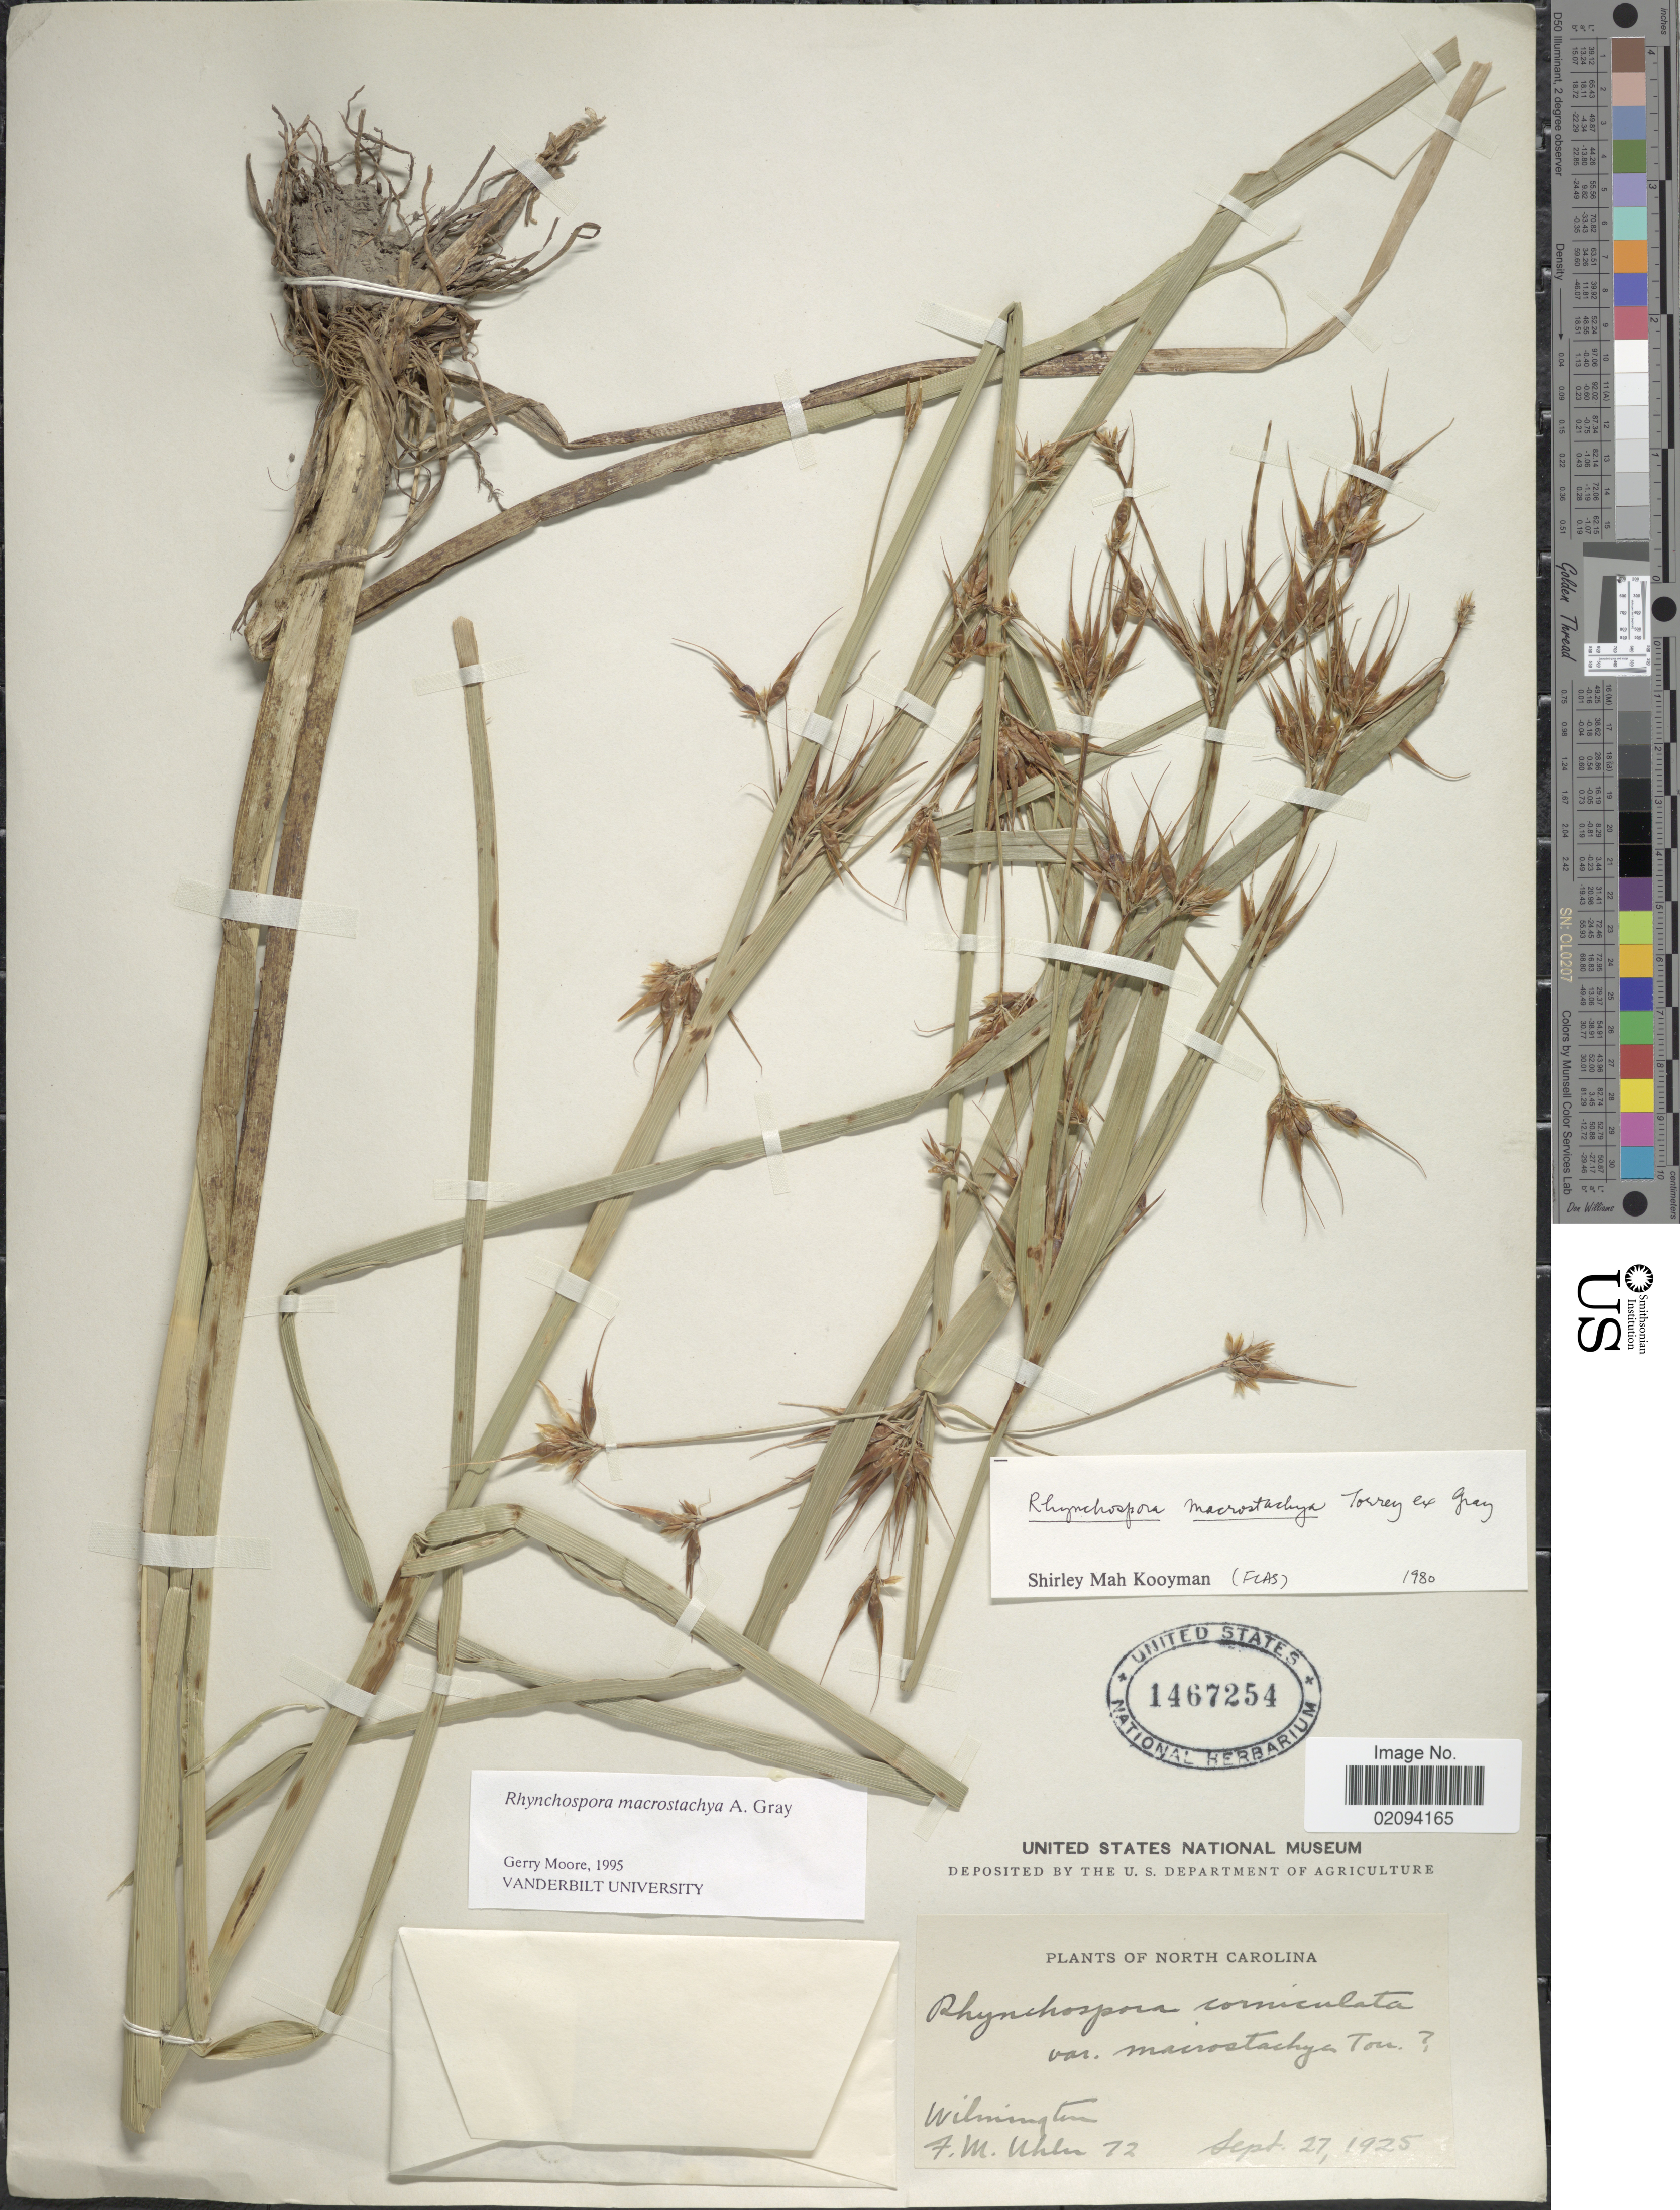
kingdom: Plantae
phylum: Tracheophyta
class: Liliopsida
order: Poales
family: Cyperaceae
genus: Rhynchospora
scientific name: Rhynchospora macrostachya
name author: Torr. ex A. Gray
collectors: F. M. Uhler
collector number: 72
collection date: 1925-09-27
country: United States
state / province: North Carolina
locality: Wilmington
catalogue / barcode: US 1467254